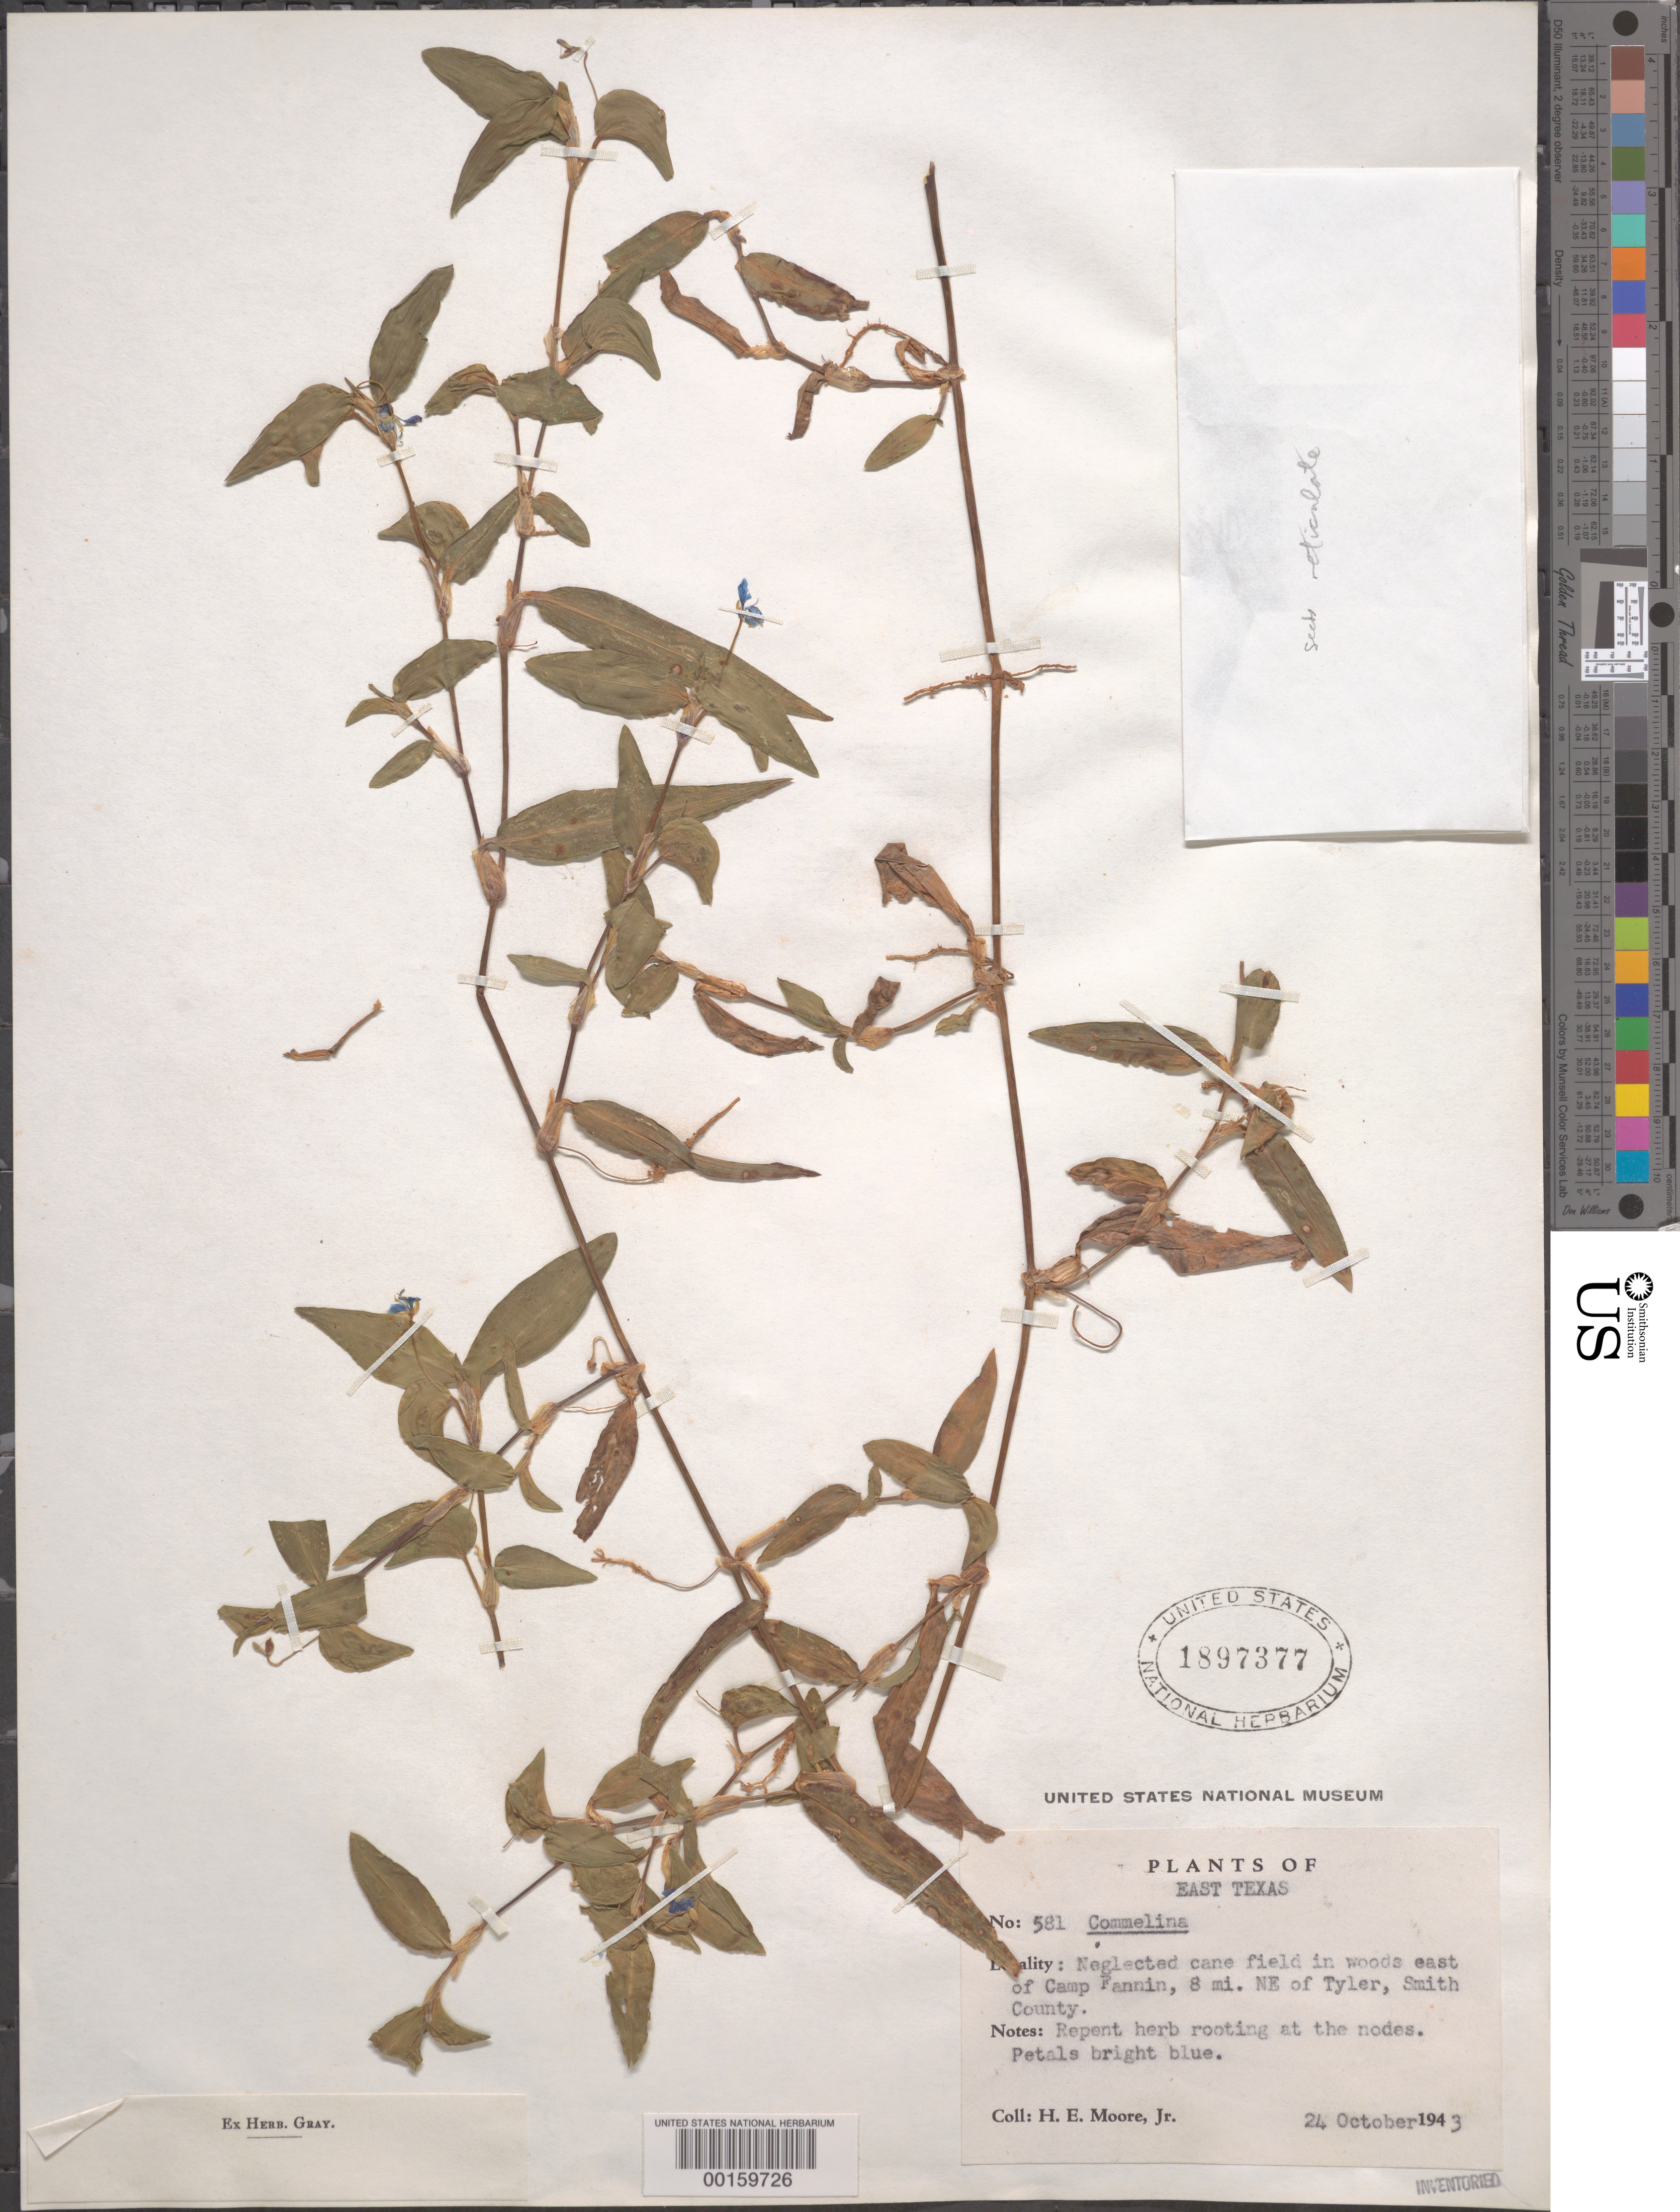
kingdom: Plantae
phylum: Tracheophyta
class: Liliopsida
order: Commelinales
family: Commelinaceae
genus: Commelina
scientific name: Commelina diffusa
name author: Burm. f.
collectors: H. E. Moore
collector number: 581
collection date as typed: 24 Oct 1943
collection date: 1943-10-24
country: United States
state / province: Texas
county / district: Smith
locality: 8 mi ne of tyler, e of camp fannin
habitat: Neglected cane field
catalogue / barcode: US 1897377